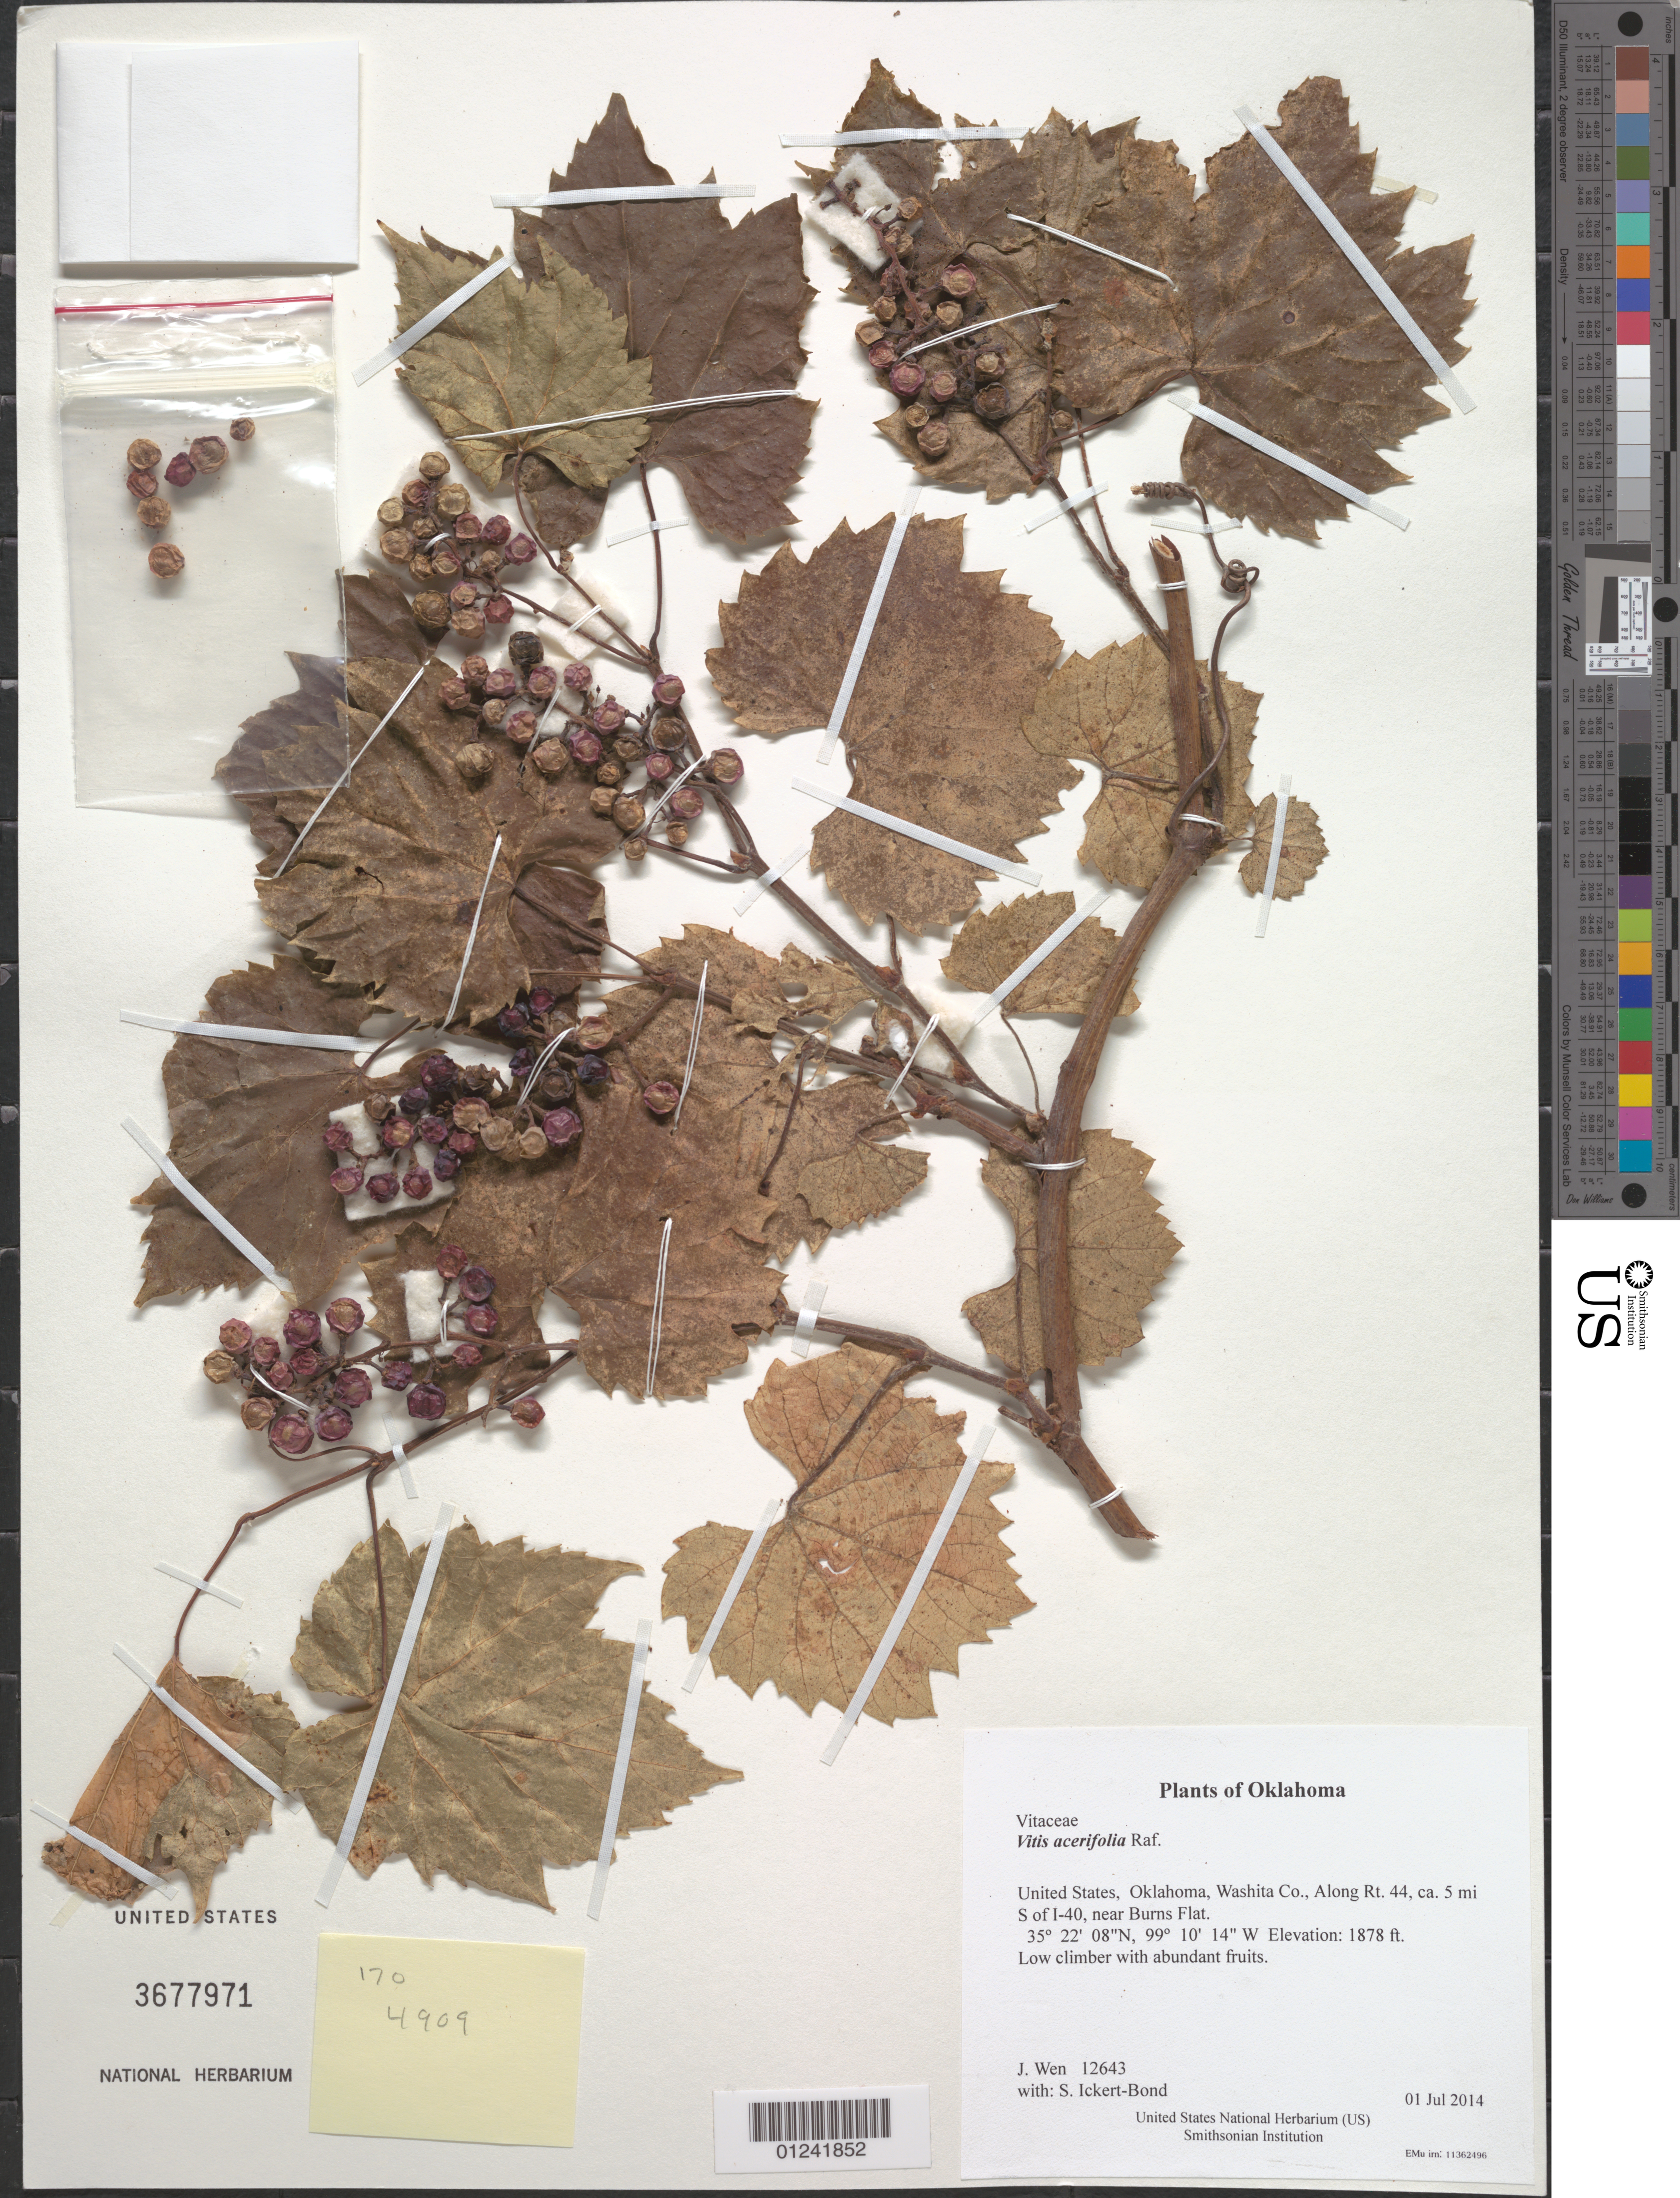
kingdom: Plantae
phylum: Tracheophyta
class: Magnoliopsida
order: Vitales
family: Vitaceae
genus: Vitis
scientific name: Vitis acerifolia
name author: Raf.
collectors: J. Wen & S. Ickert-Bond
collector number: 12643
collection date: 2014-07-01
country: United States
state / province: Oklahoma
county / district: Washita Co.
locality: Along Rt. 44, ca. 5 mi S of I-40, near Burns Flat.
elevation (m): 572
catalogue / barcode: US 3677971